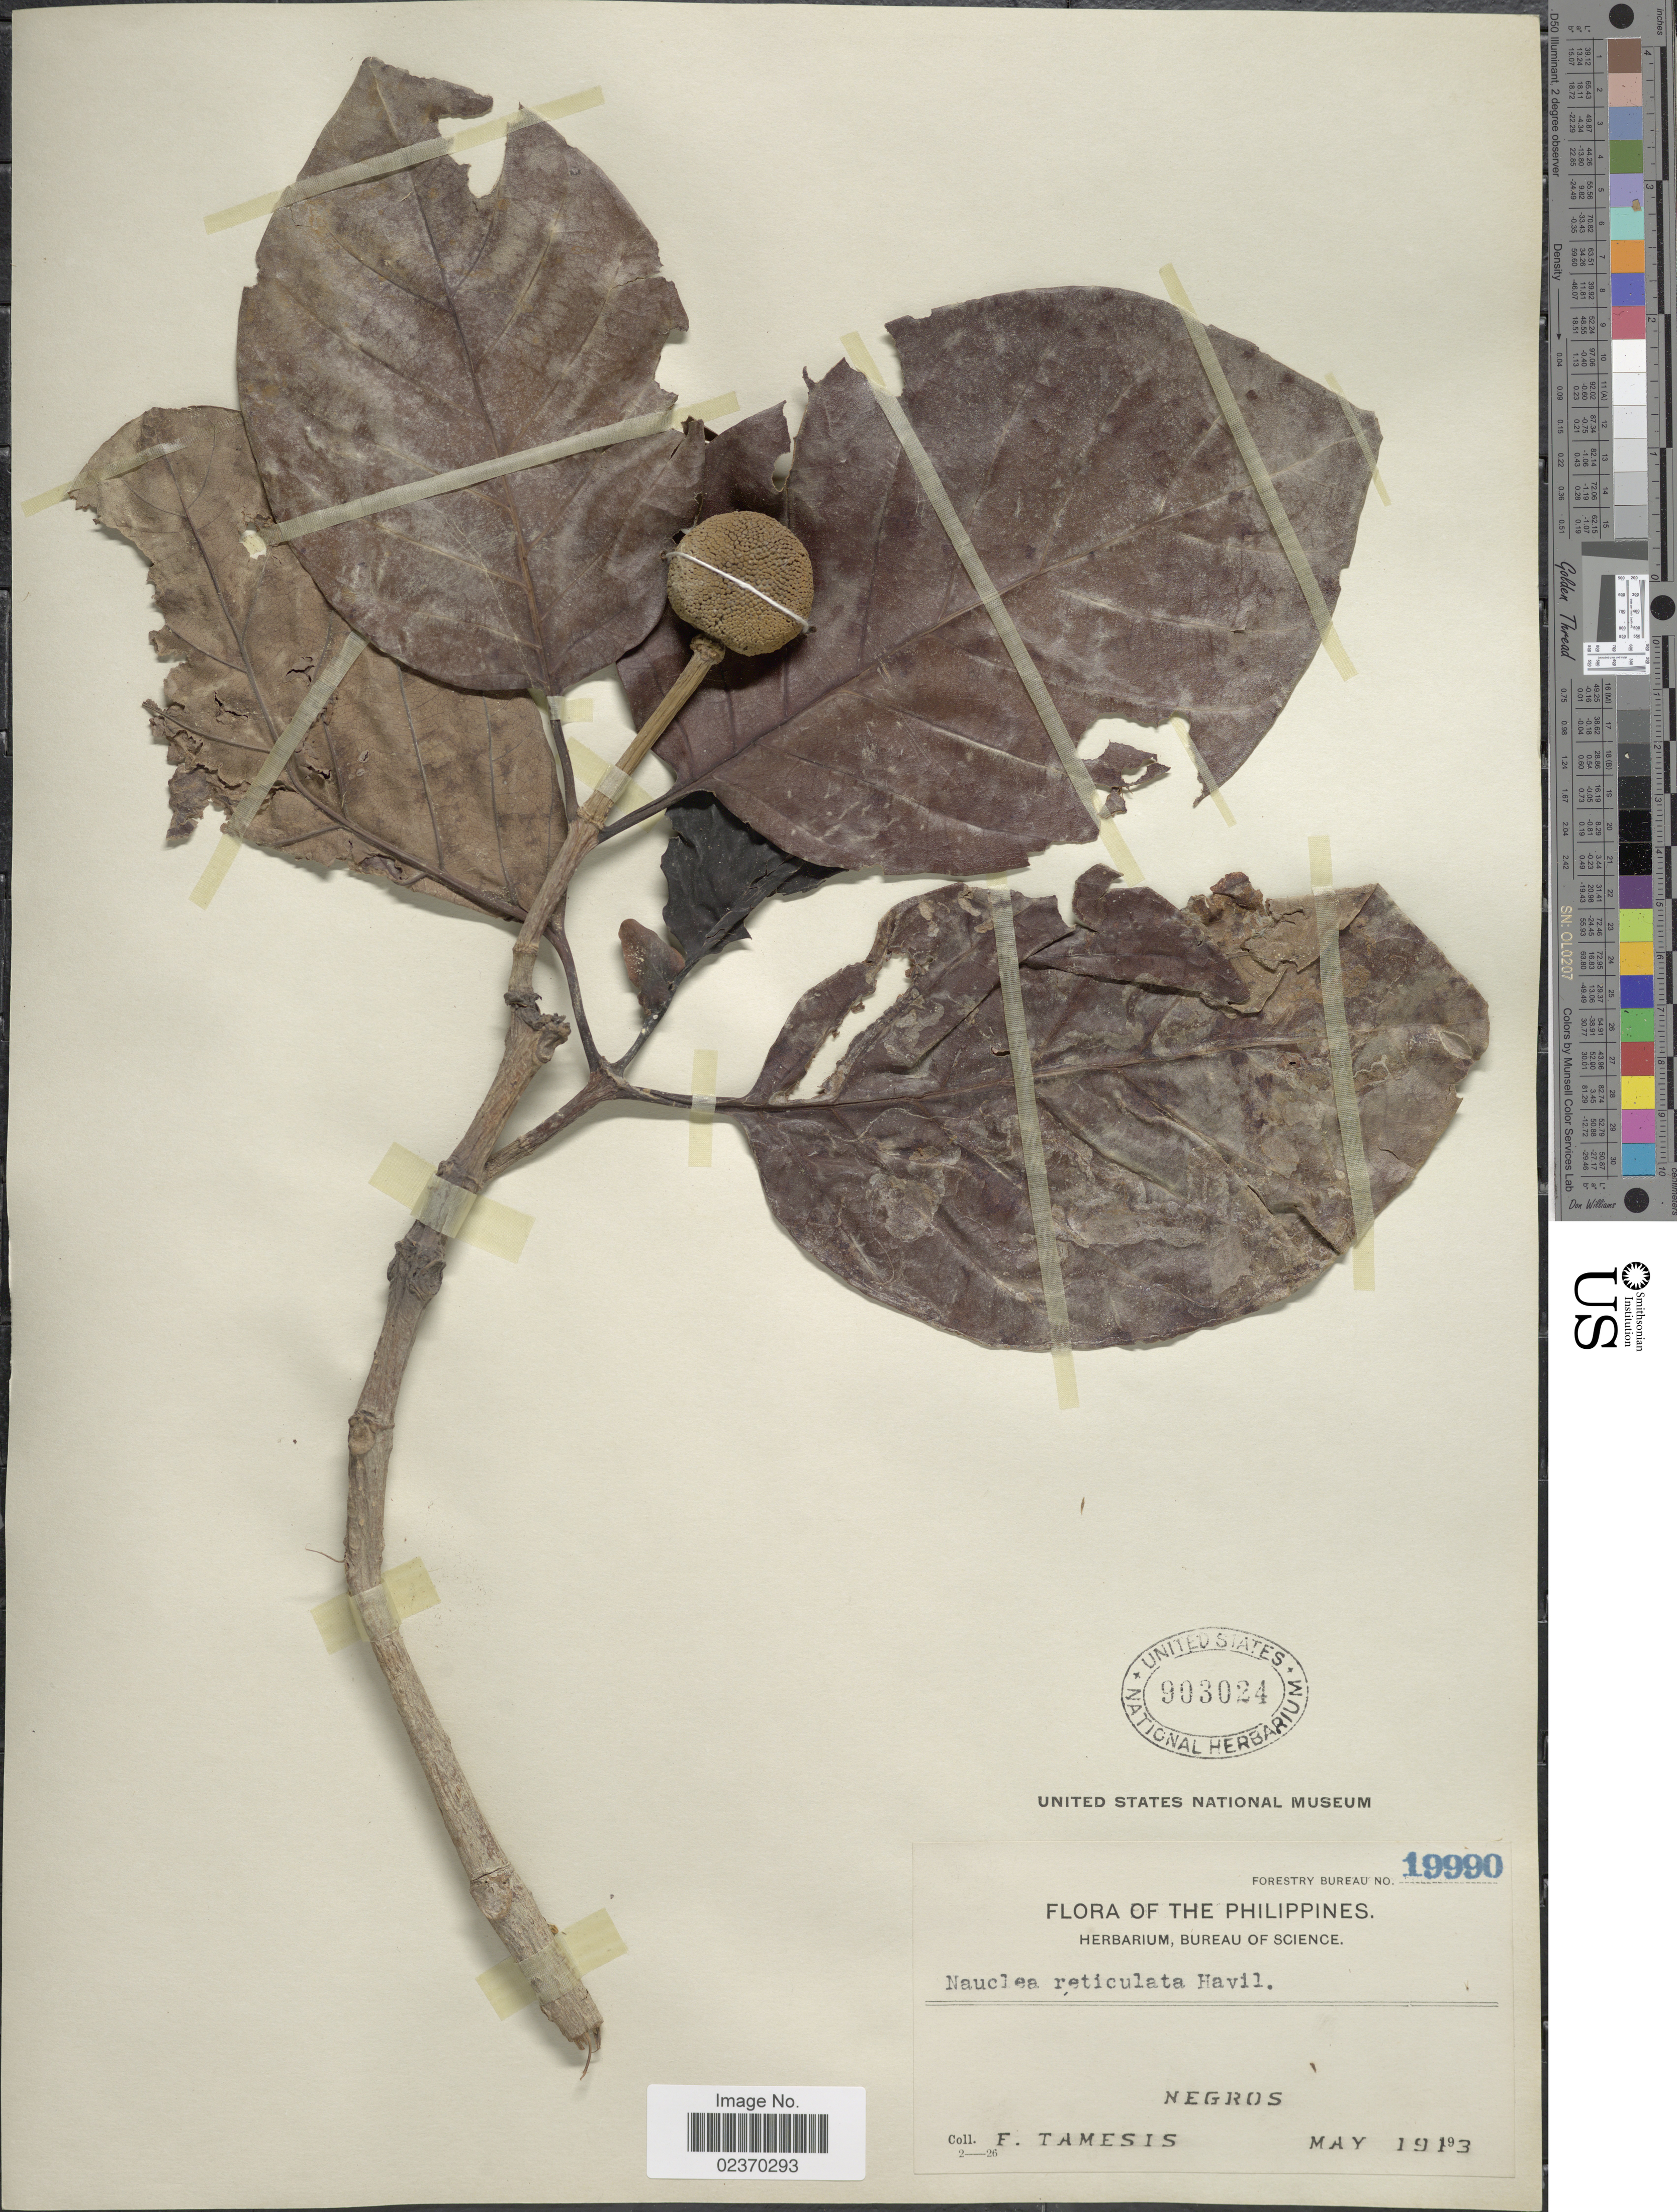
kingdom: Plantae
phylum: Tracheophyta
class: Magnoliopsida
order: Gentianales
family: Rubiaceae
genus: Neonauclea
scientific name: Neonauclea reticulata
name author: (Havil.) Merr.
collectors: F. Tamesis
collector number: Forestry Bureau 19990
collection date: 1913-05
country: Philippines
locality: Negros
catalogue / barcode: US 903024